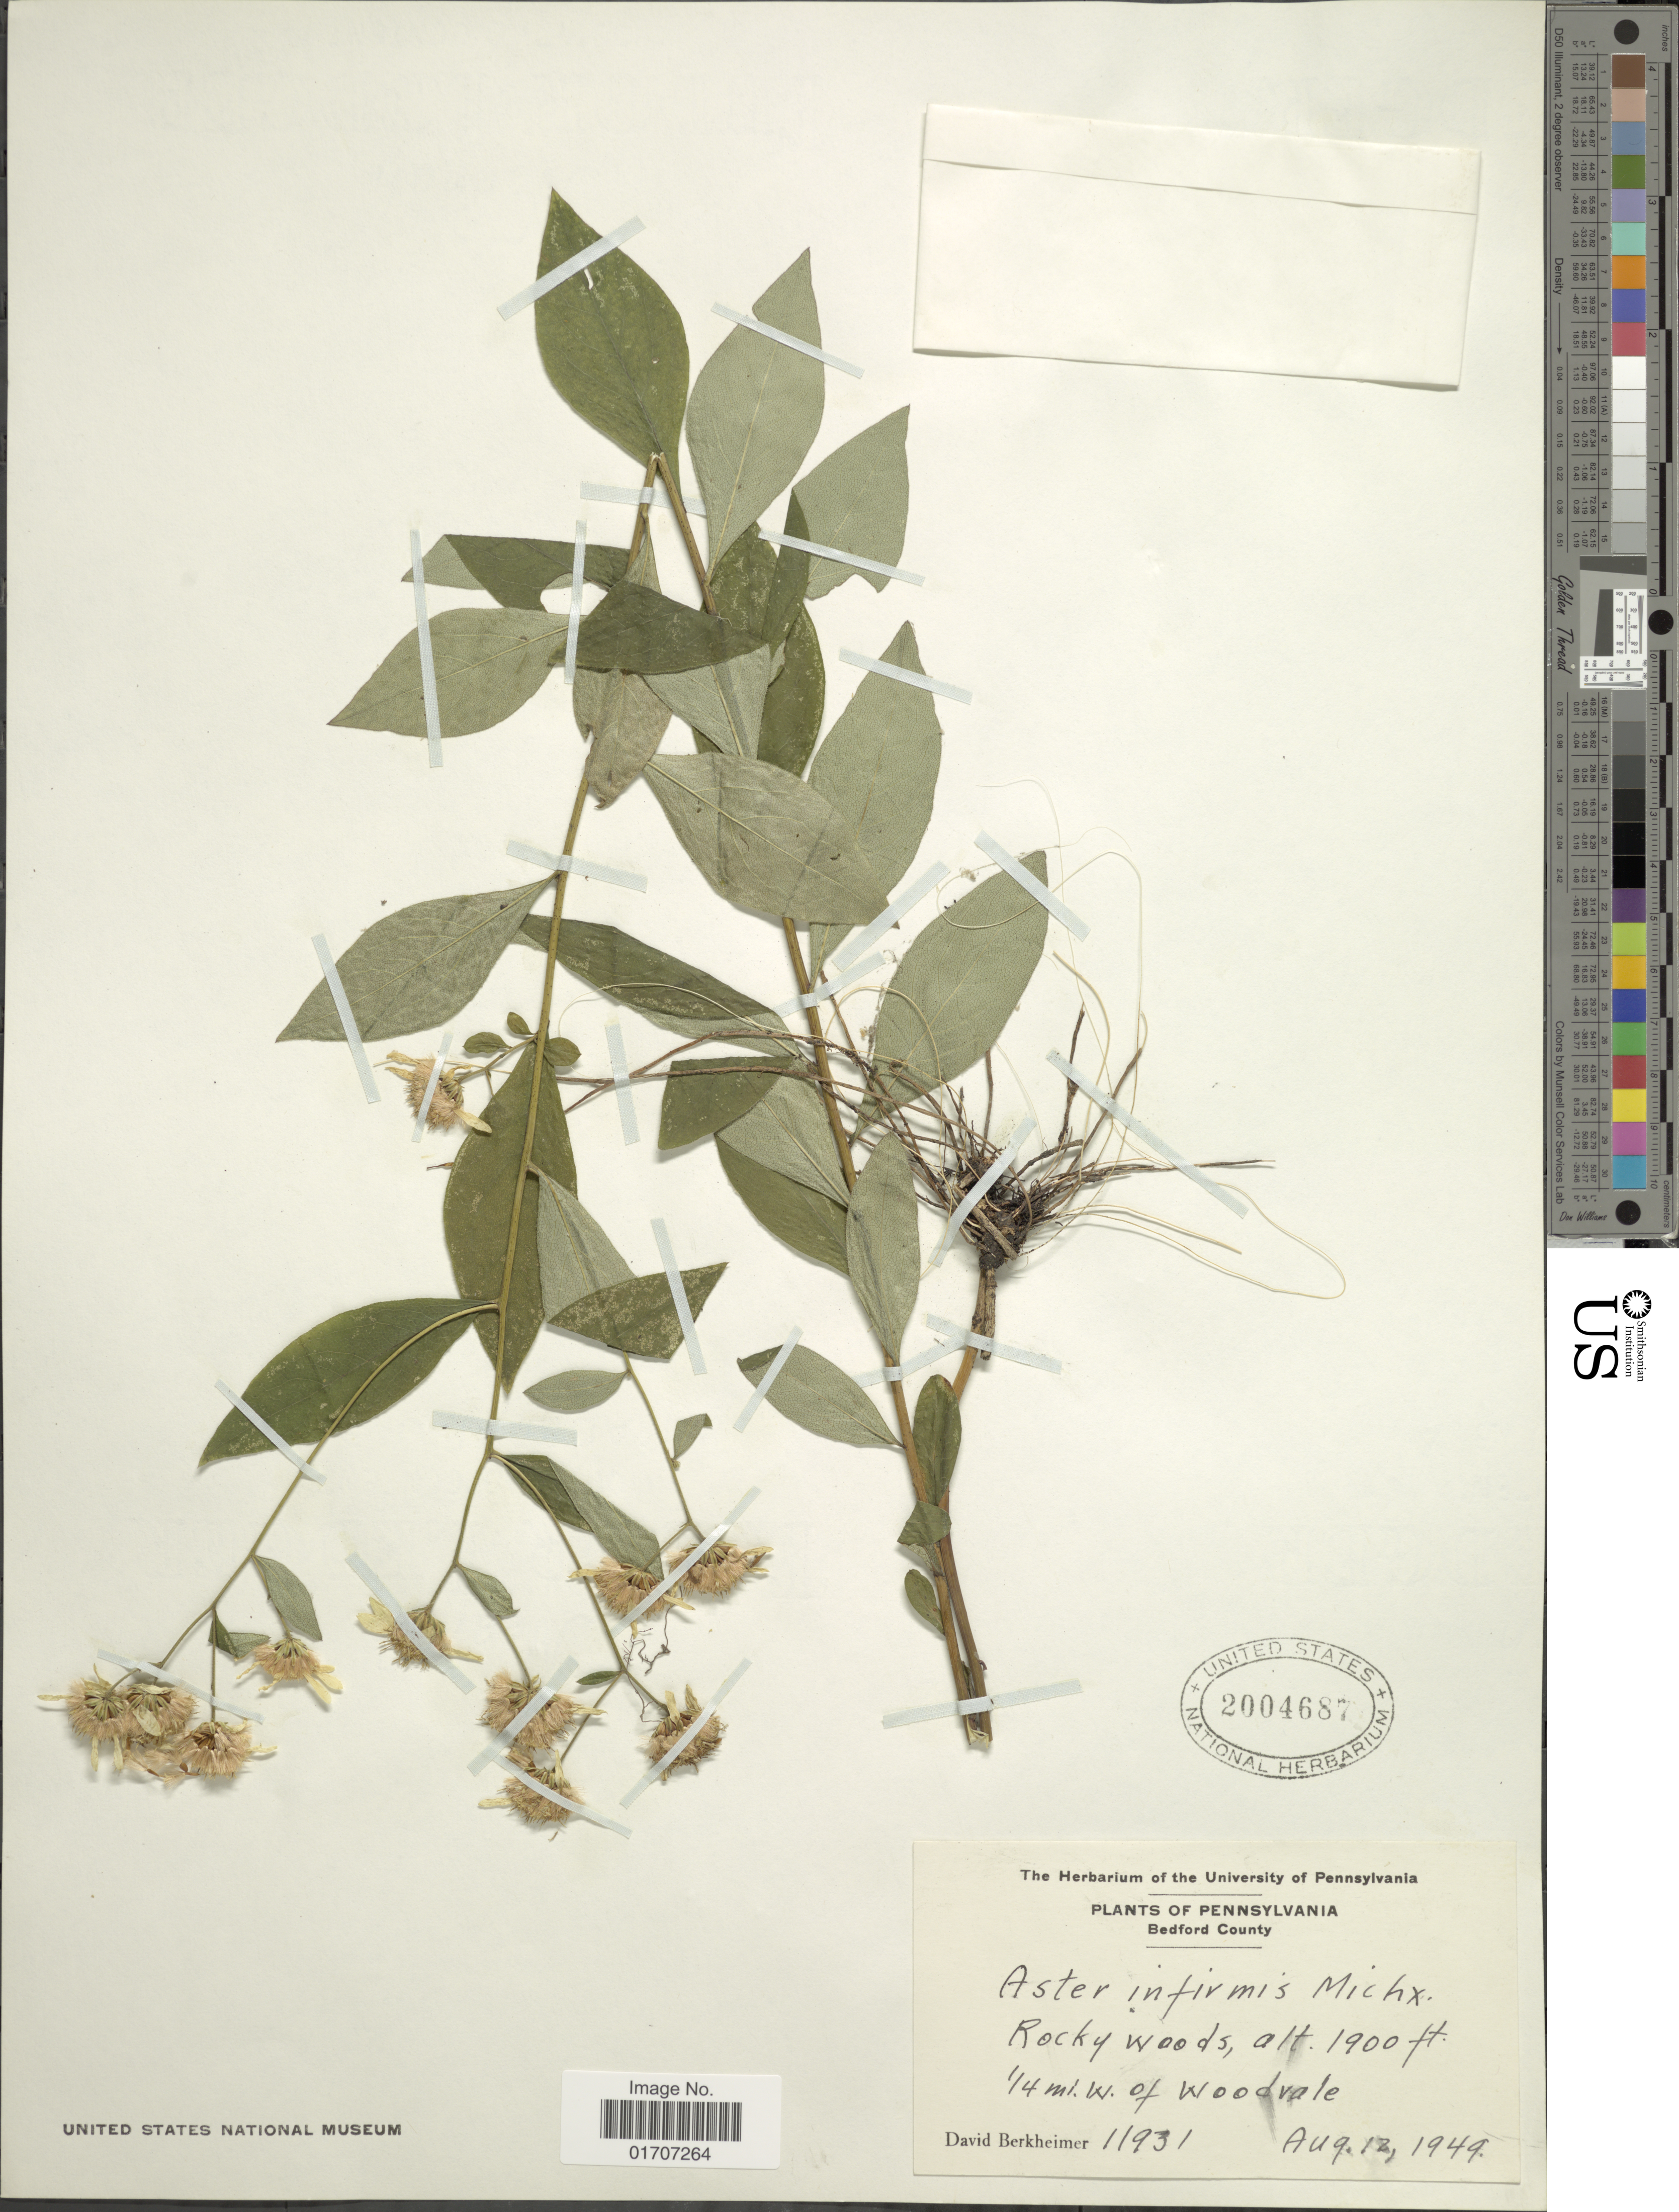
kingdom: Plantae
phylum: Tracheophyta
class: Magnoliopsida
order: Asterales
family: Asteraceae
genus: Doellingeria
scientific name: Doellingeria infirma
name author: (Michx.) Greene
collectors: D. Berkheimer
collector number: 11931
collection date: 1948-08-12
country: United States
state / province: Pennsylvania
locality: Bedford County, Rocky woods, ¼ mi. W. of Woodvale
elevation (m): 579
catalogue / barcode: US 2004687